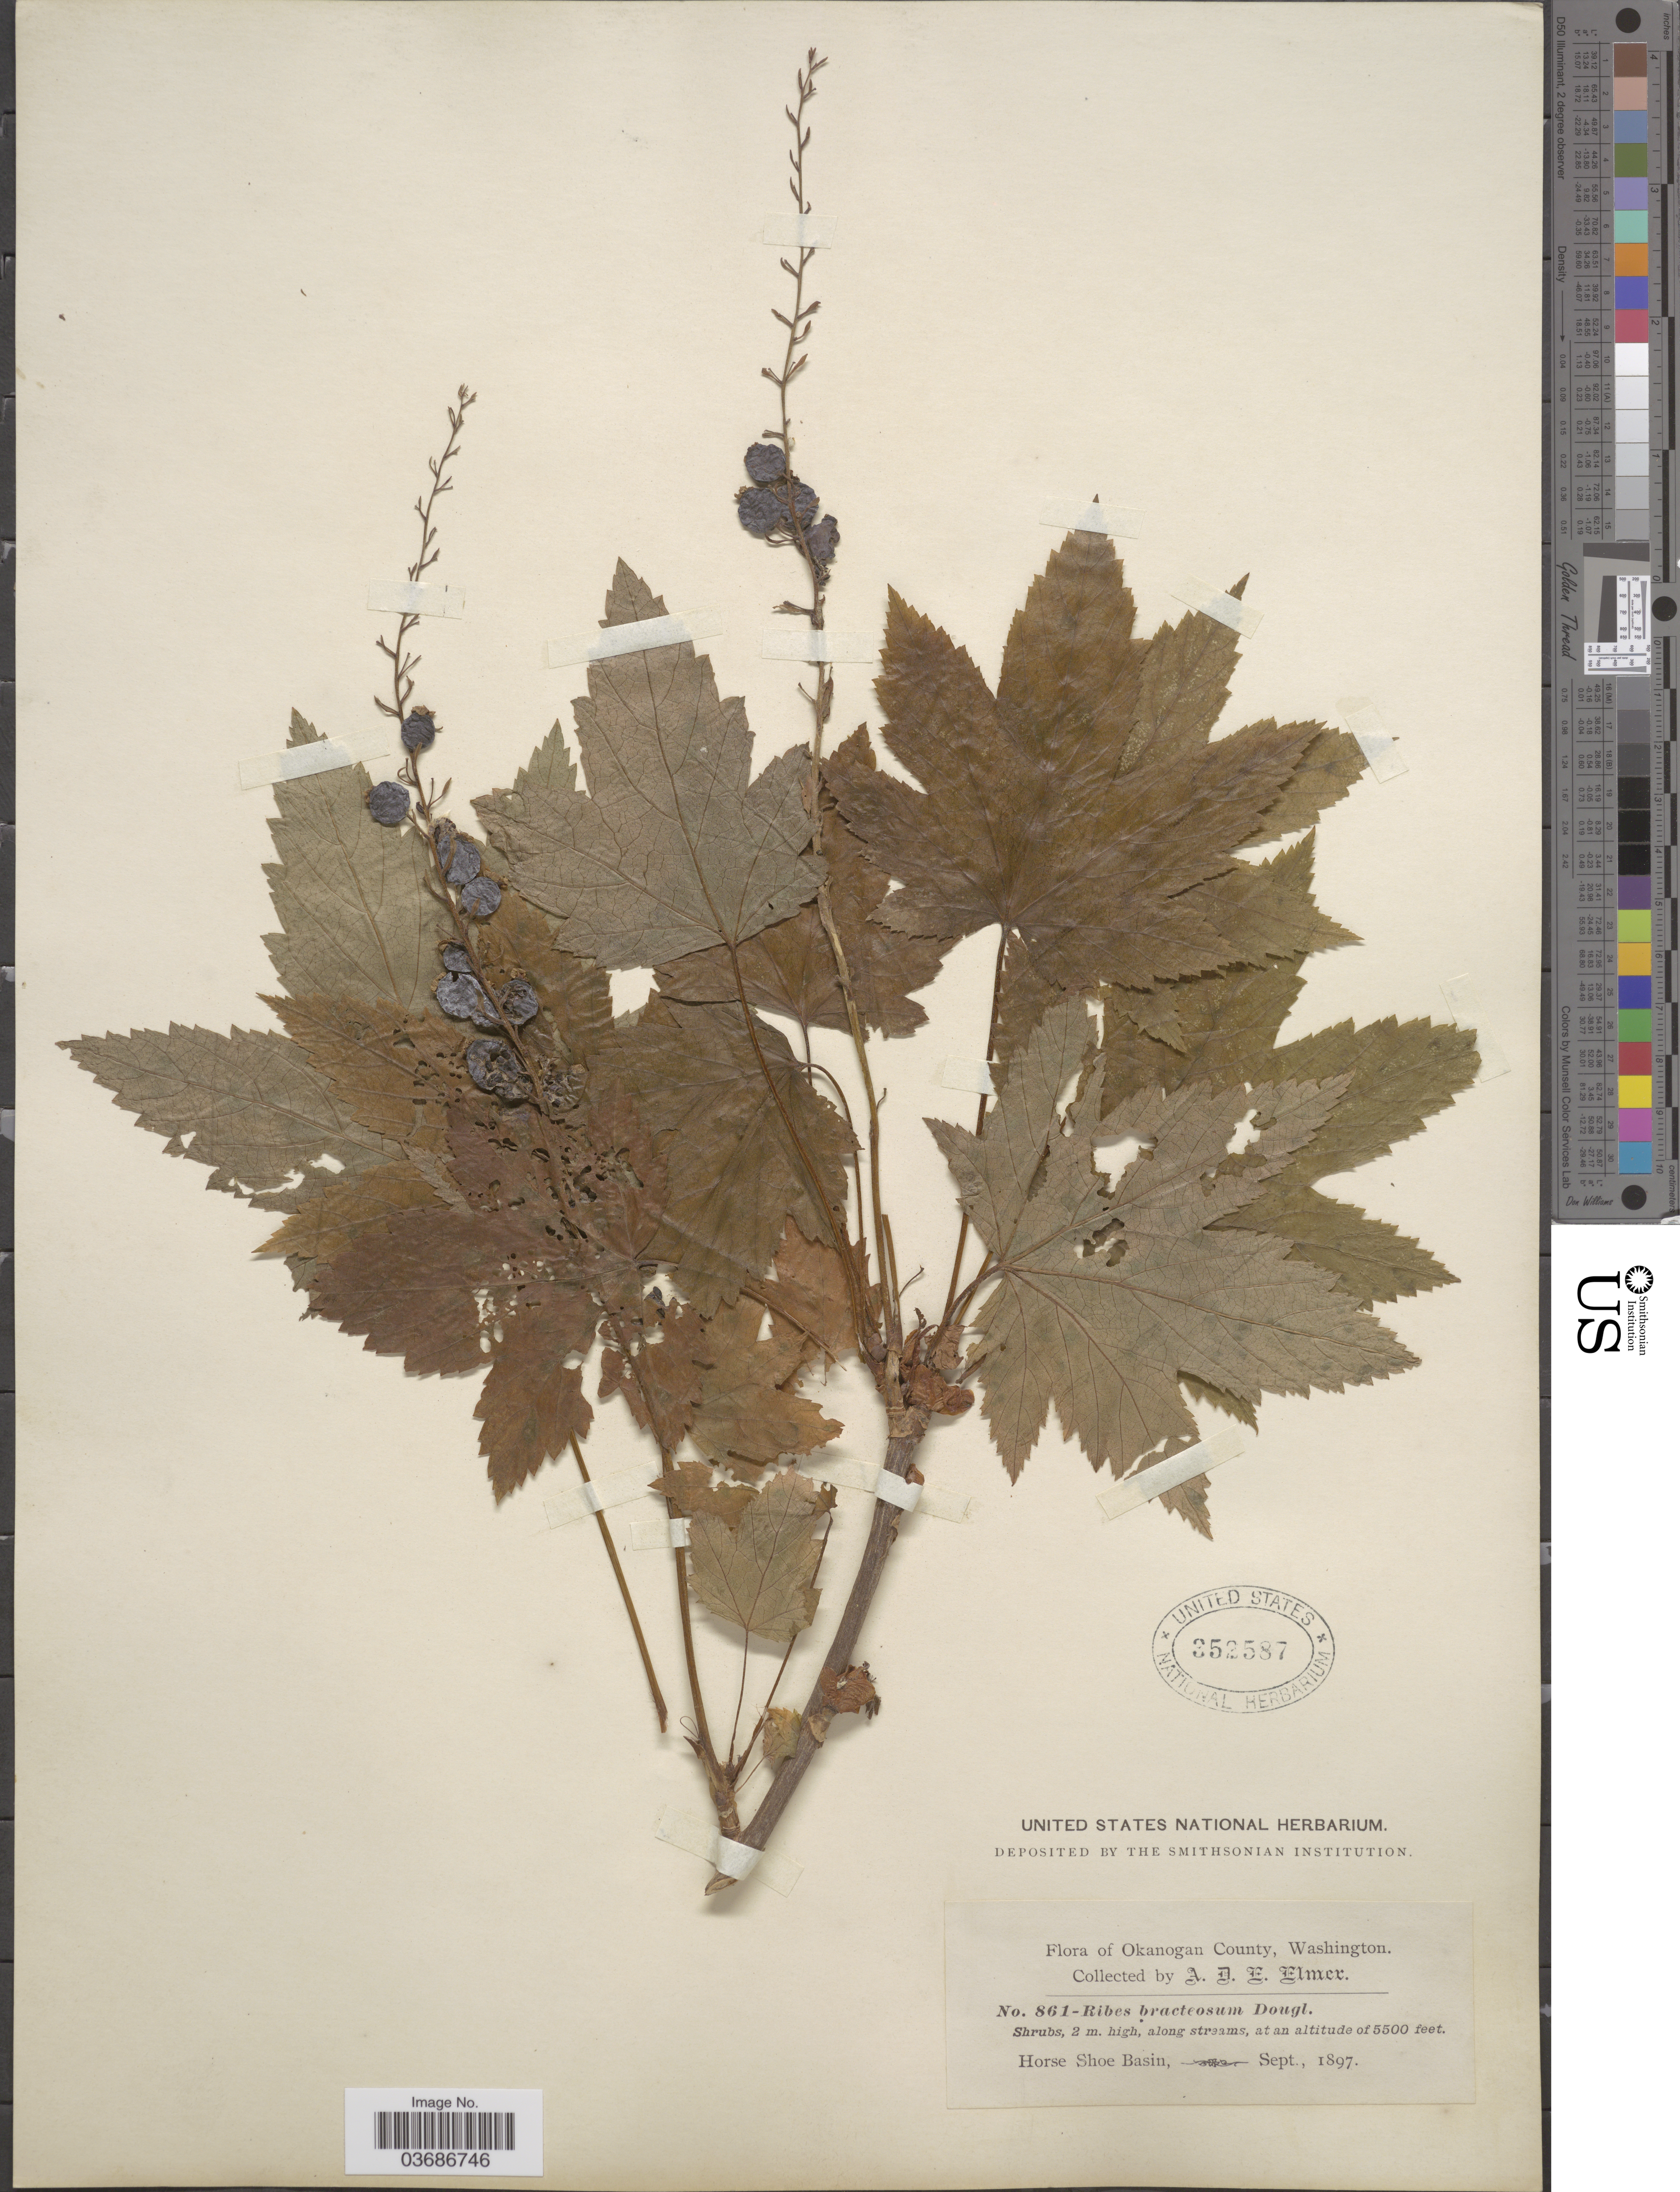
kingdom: Plantae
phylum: Tracheophyta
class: Magnoliopsida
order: Saxifragales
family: Grossulariaceae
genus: Ribes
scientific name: Ribes bracteosum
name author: Douglas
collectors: A. D. E. Elmer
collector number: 861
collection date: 1897-09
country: United States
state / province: Washington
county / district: Okanogan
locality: Okanogan County. Horse Shoe Basin.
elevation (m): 1676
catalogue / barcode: US 352587